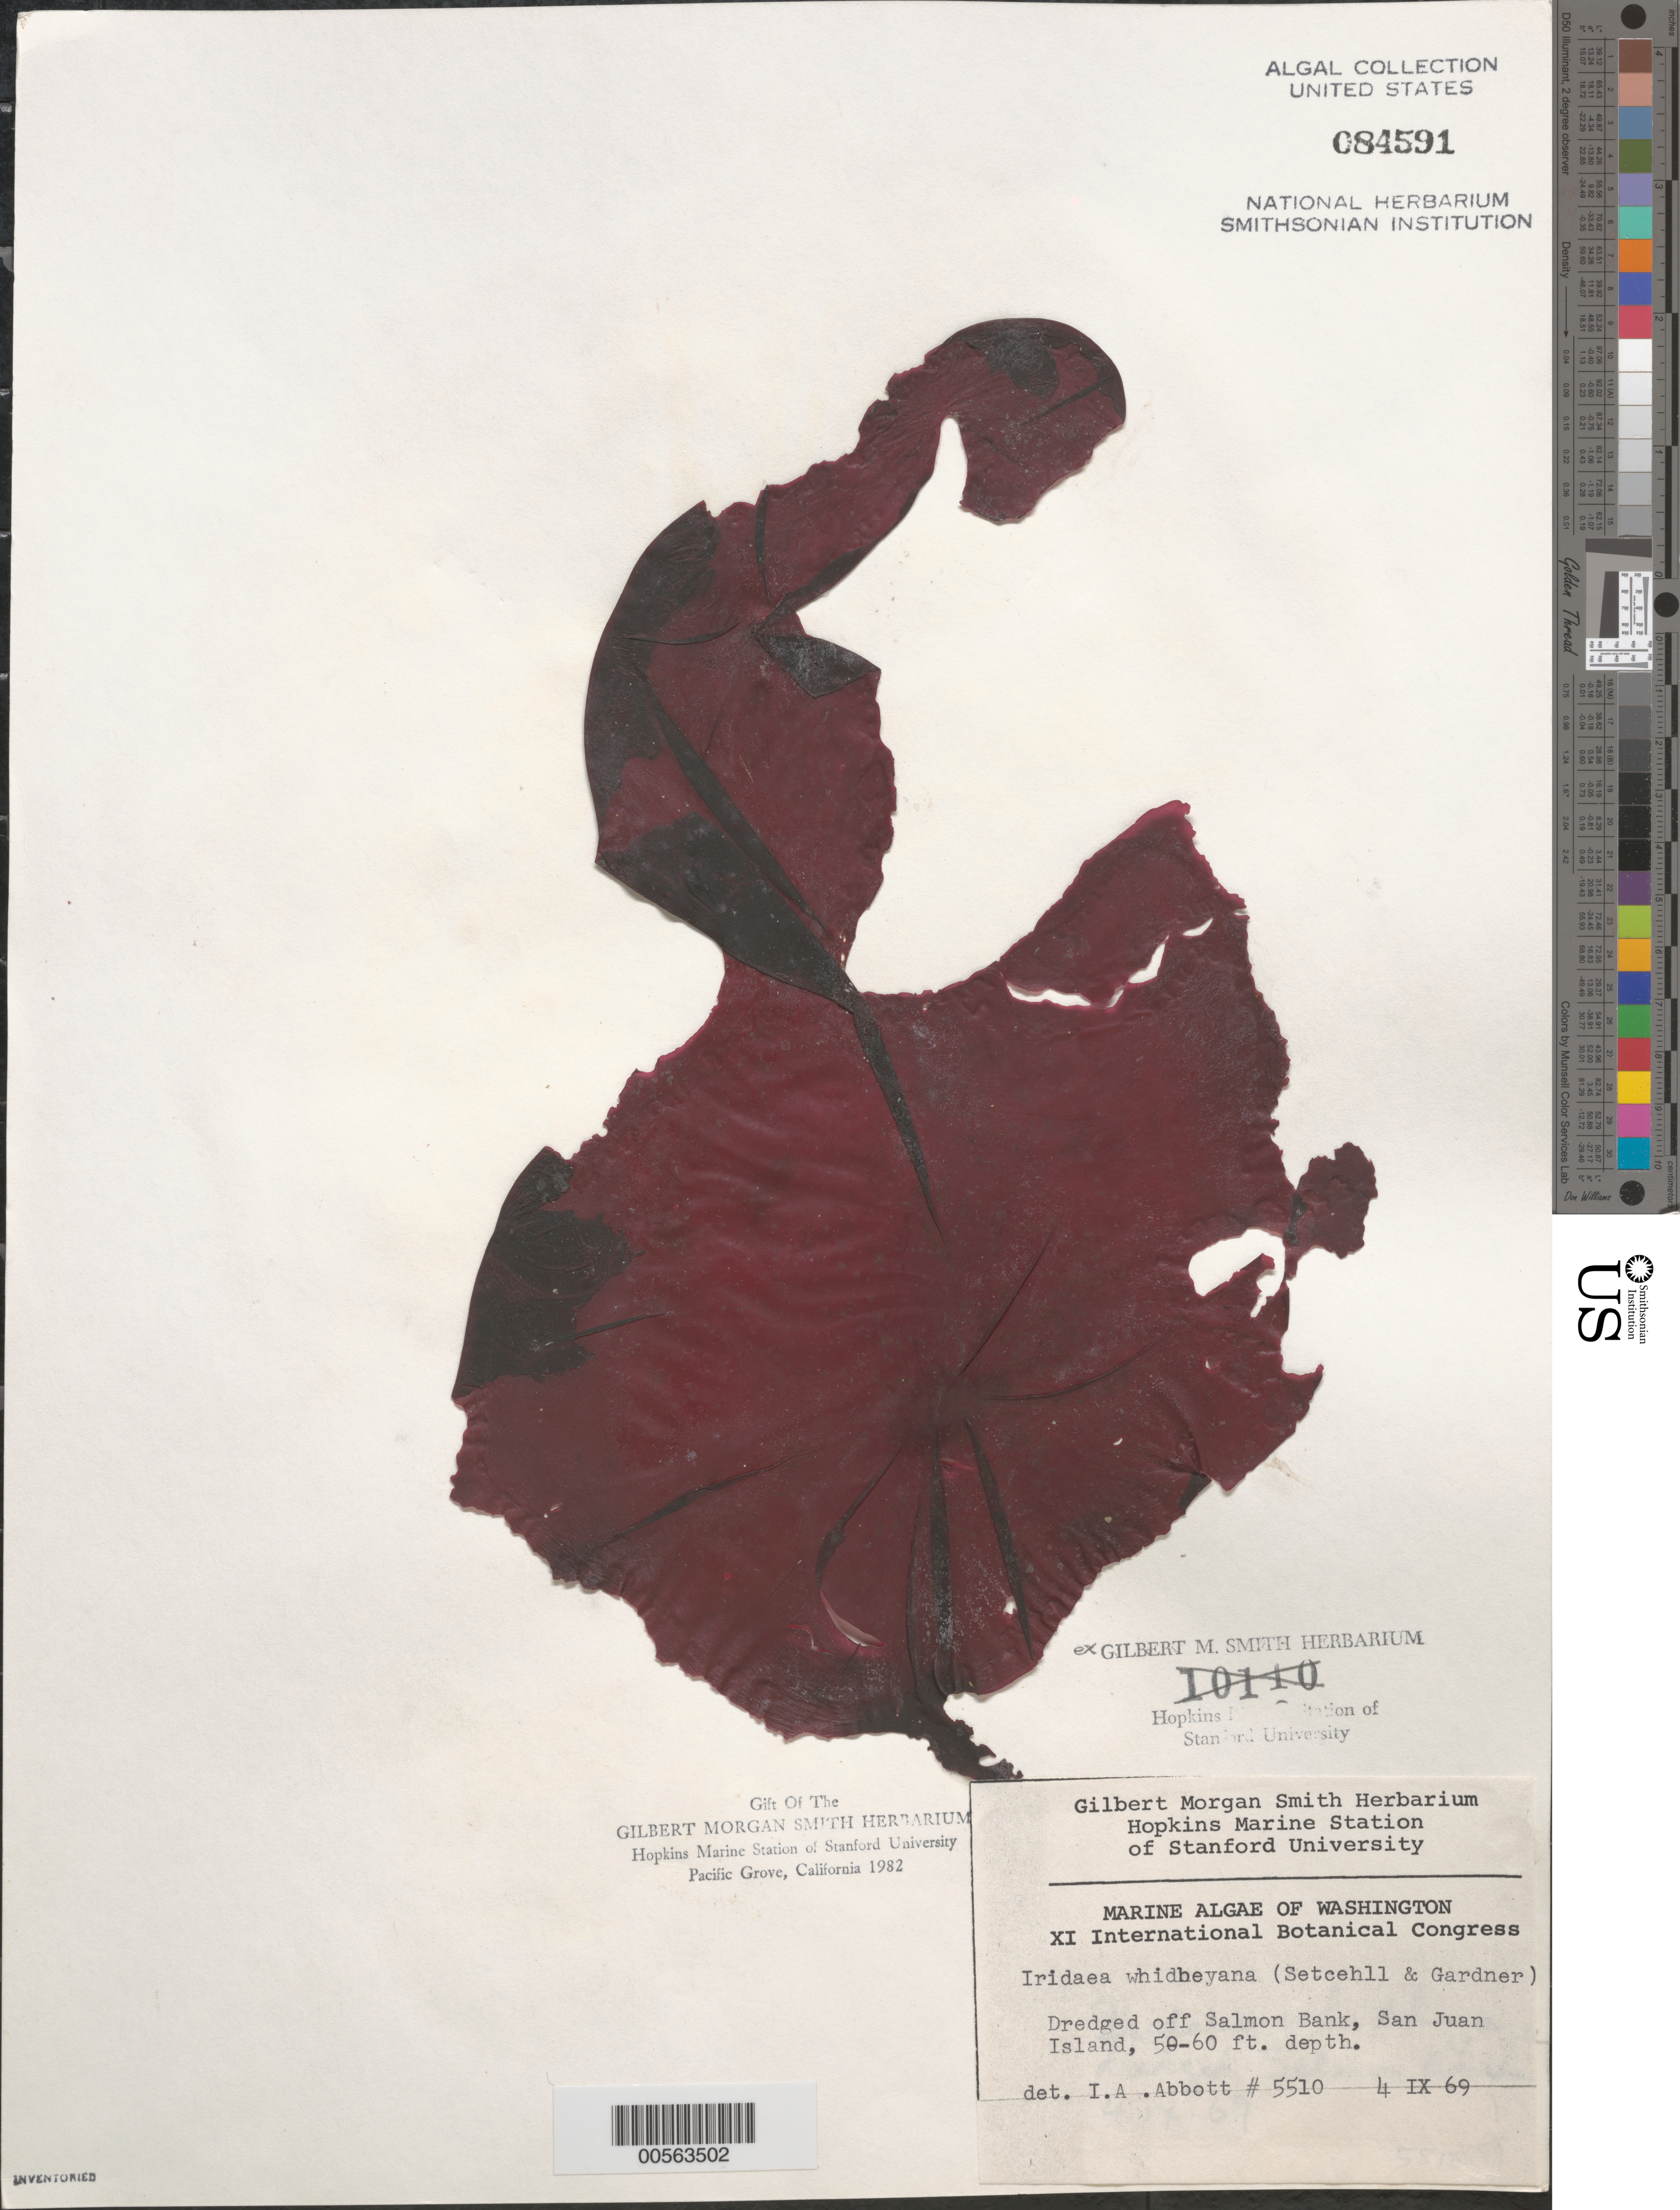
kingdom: Plantae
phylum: Rhodophyta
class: Florideophyceae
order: Gigartinales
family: Gigartinaceae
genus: Mazzaella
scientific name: Mazzaella sanguinea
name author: (Setchell & N.L. Gardner) Hommersand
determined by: Algae name updating Project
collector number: IAA 5510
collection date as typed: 04 Sep 1969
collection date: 1969-09-04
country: United States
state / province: Washington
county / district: San Juan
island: San Juan Island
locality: Off Salmon Bank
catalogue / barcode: US 84591